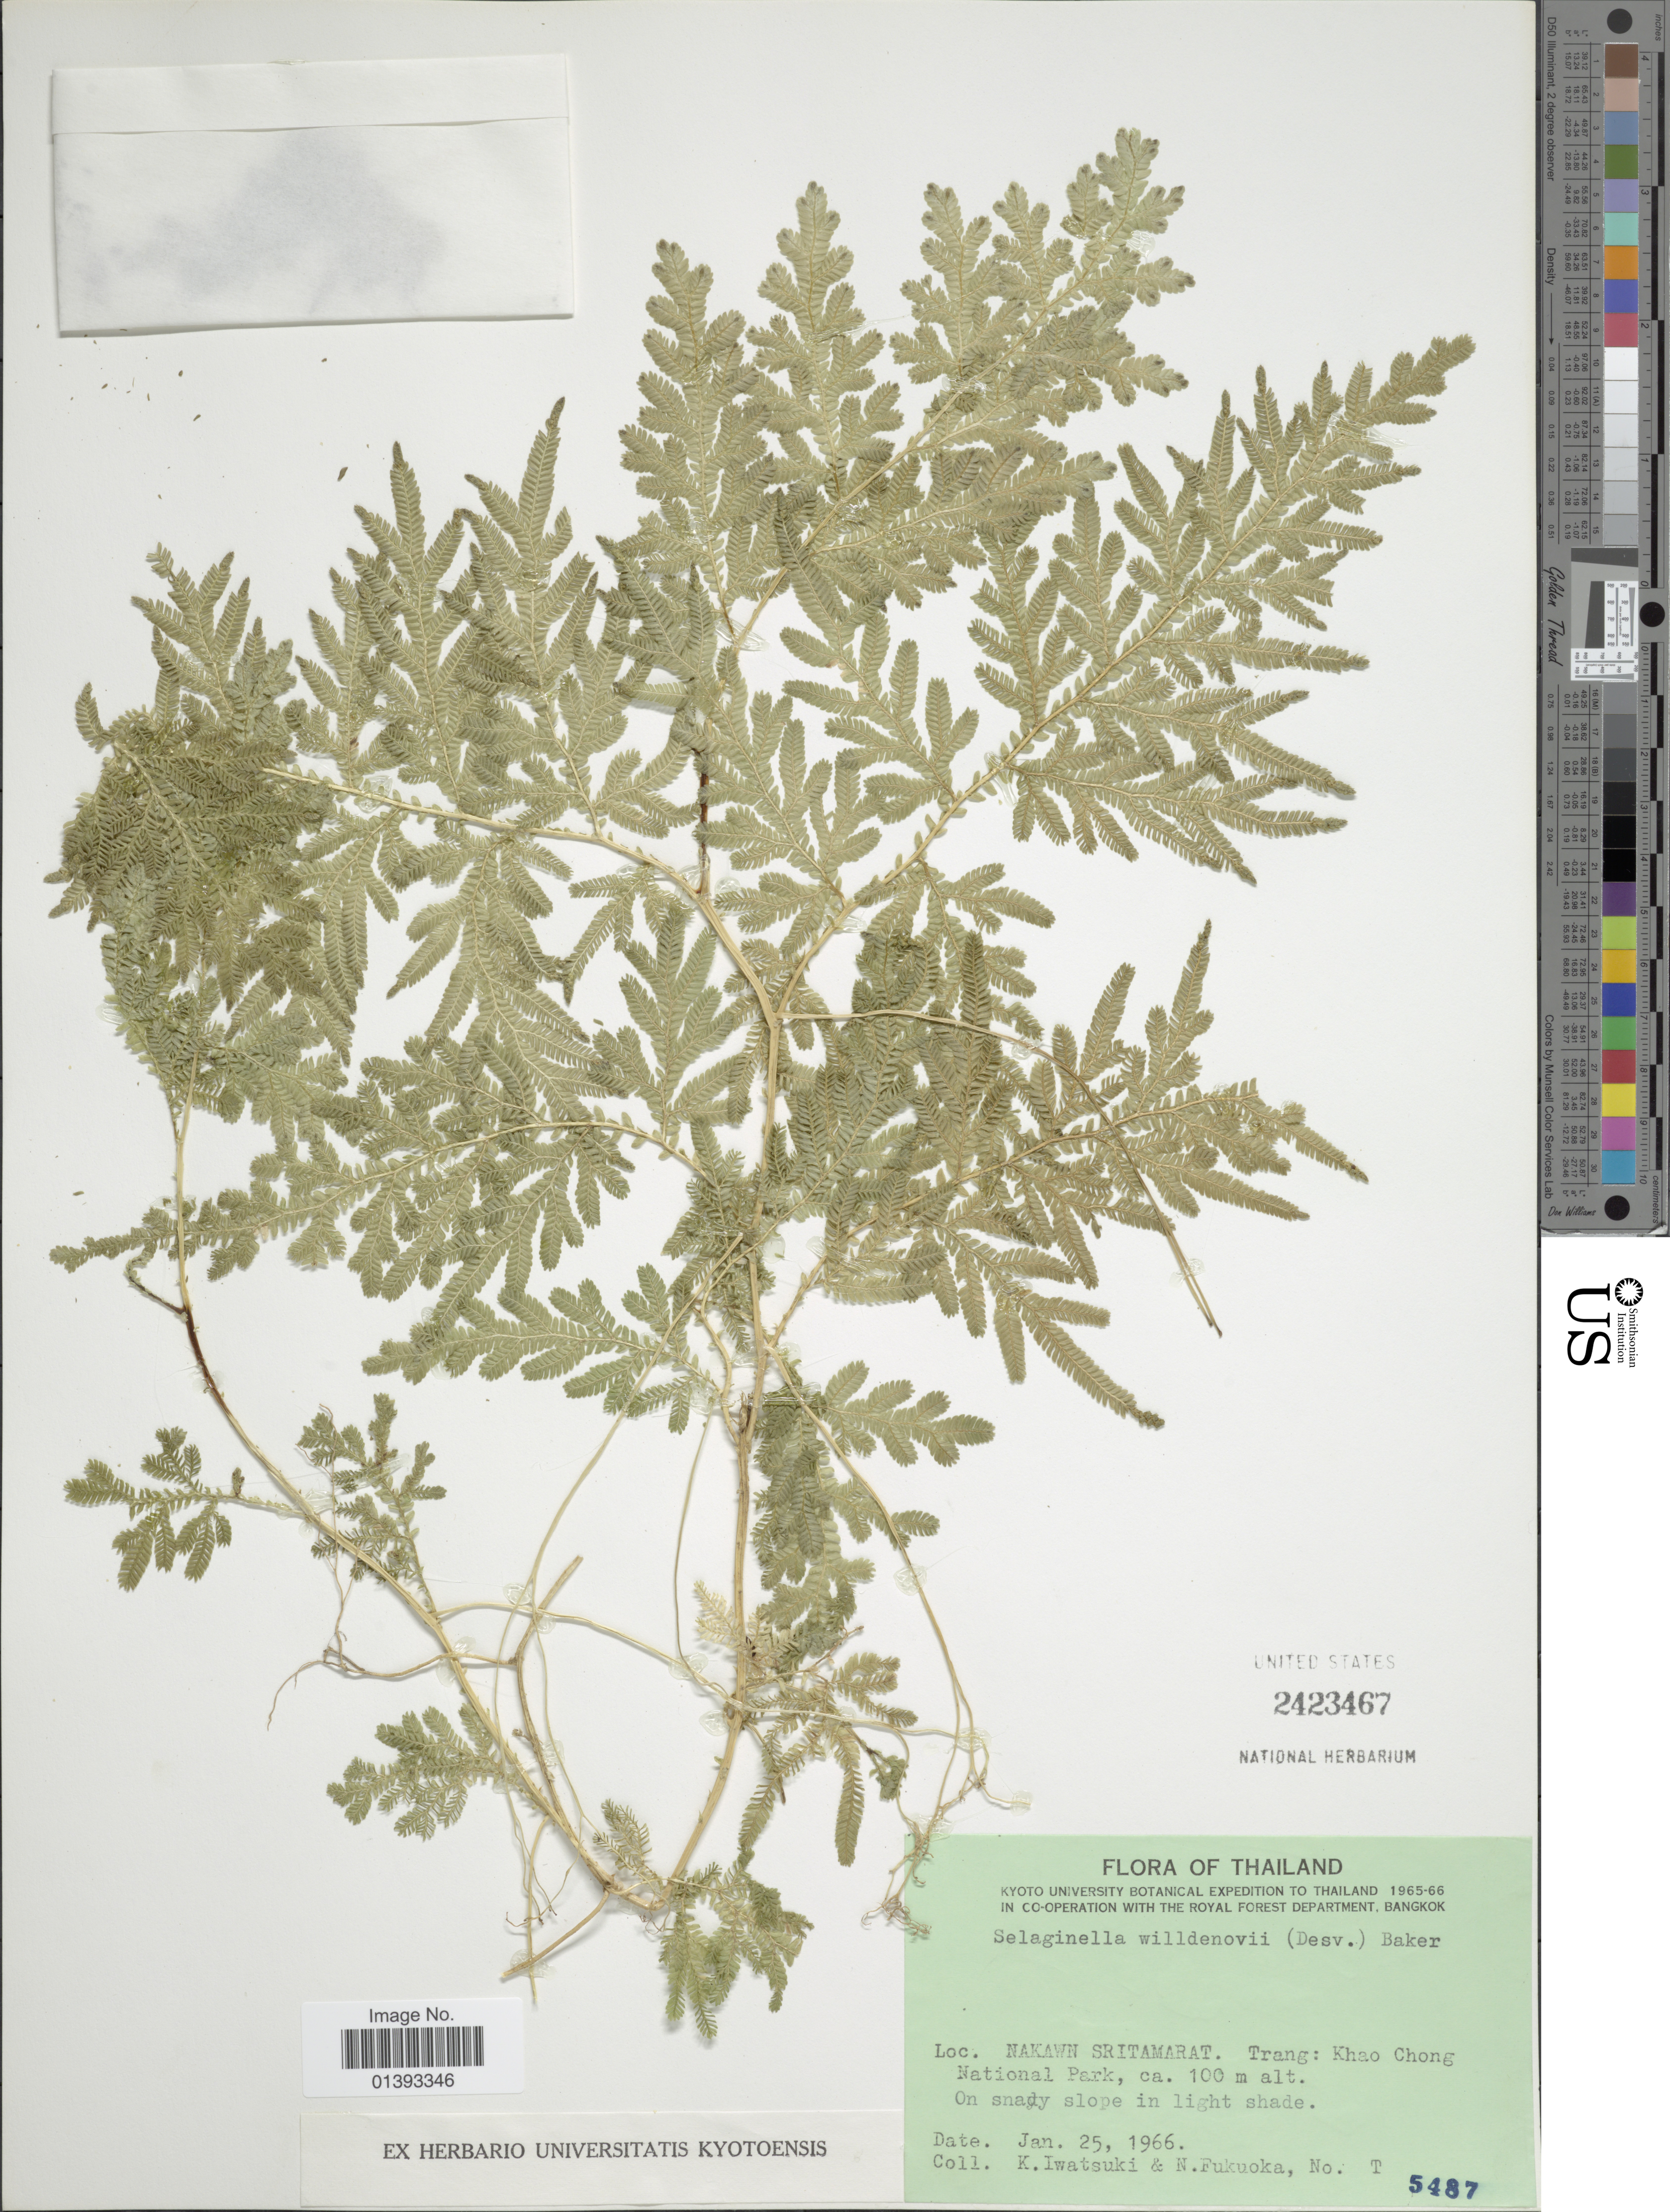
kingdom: Plantae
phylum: Tracheophyta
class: Lycopodiopsida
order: Selaginellales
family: Selaginellaceae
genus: Selaginella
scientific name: Selaginella willdenowii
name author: (Desv. ex Poir.) Baker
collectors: K. Iwatsuki & N. Fukuoka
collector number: T5487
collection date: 1966-01-25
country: Thailand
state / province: Trang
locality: Nakawn Sritamarat, Trang: Khao Chong National Park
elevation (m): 100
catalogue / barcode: US 2423467